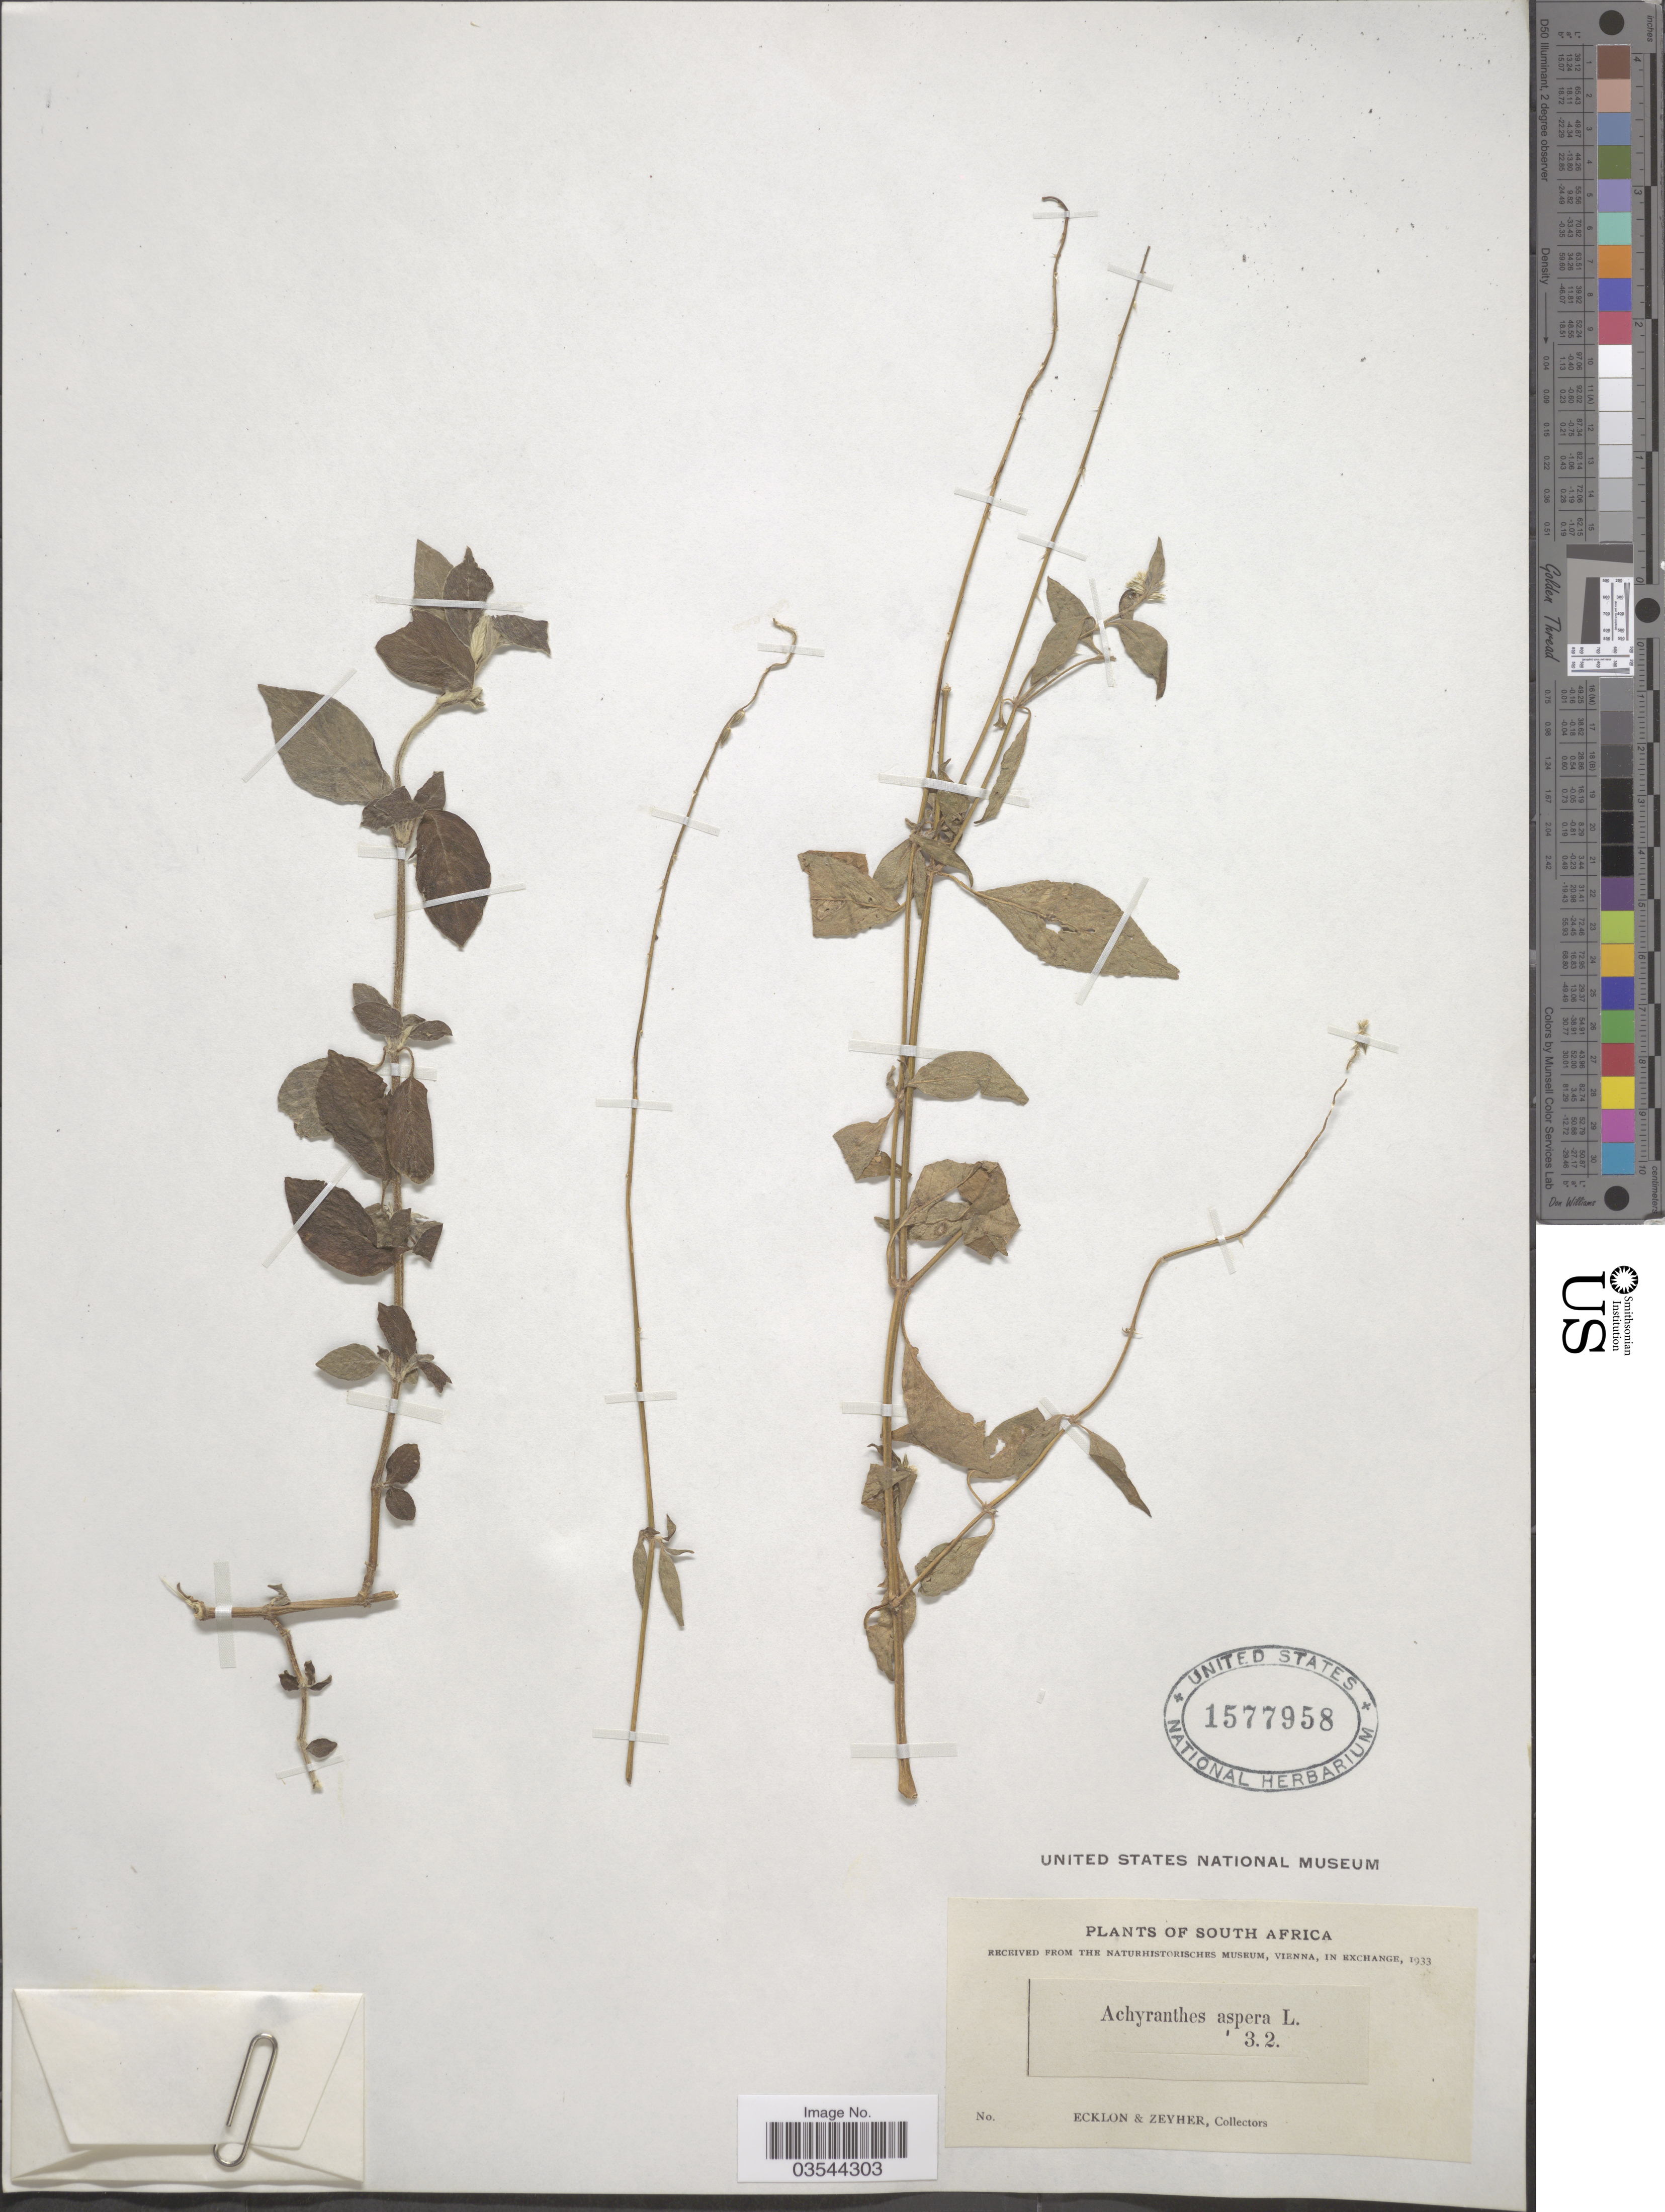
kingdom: Plantae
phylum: Tracheophyta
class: Magnoliopsida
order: Caryophyllales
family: Amaranthaceae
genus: Achyranthes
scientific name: Achyranthes aspera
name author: L.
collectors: -. Ecklon & -. Zeyher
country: South Africa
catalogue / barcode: US 1577958